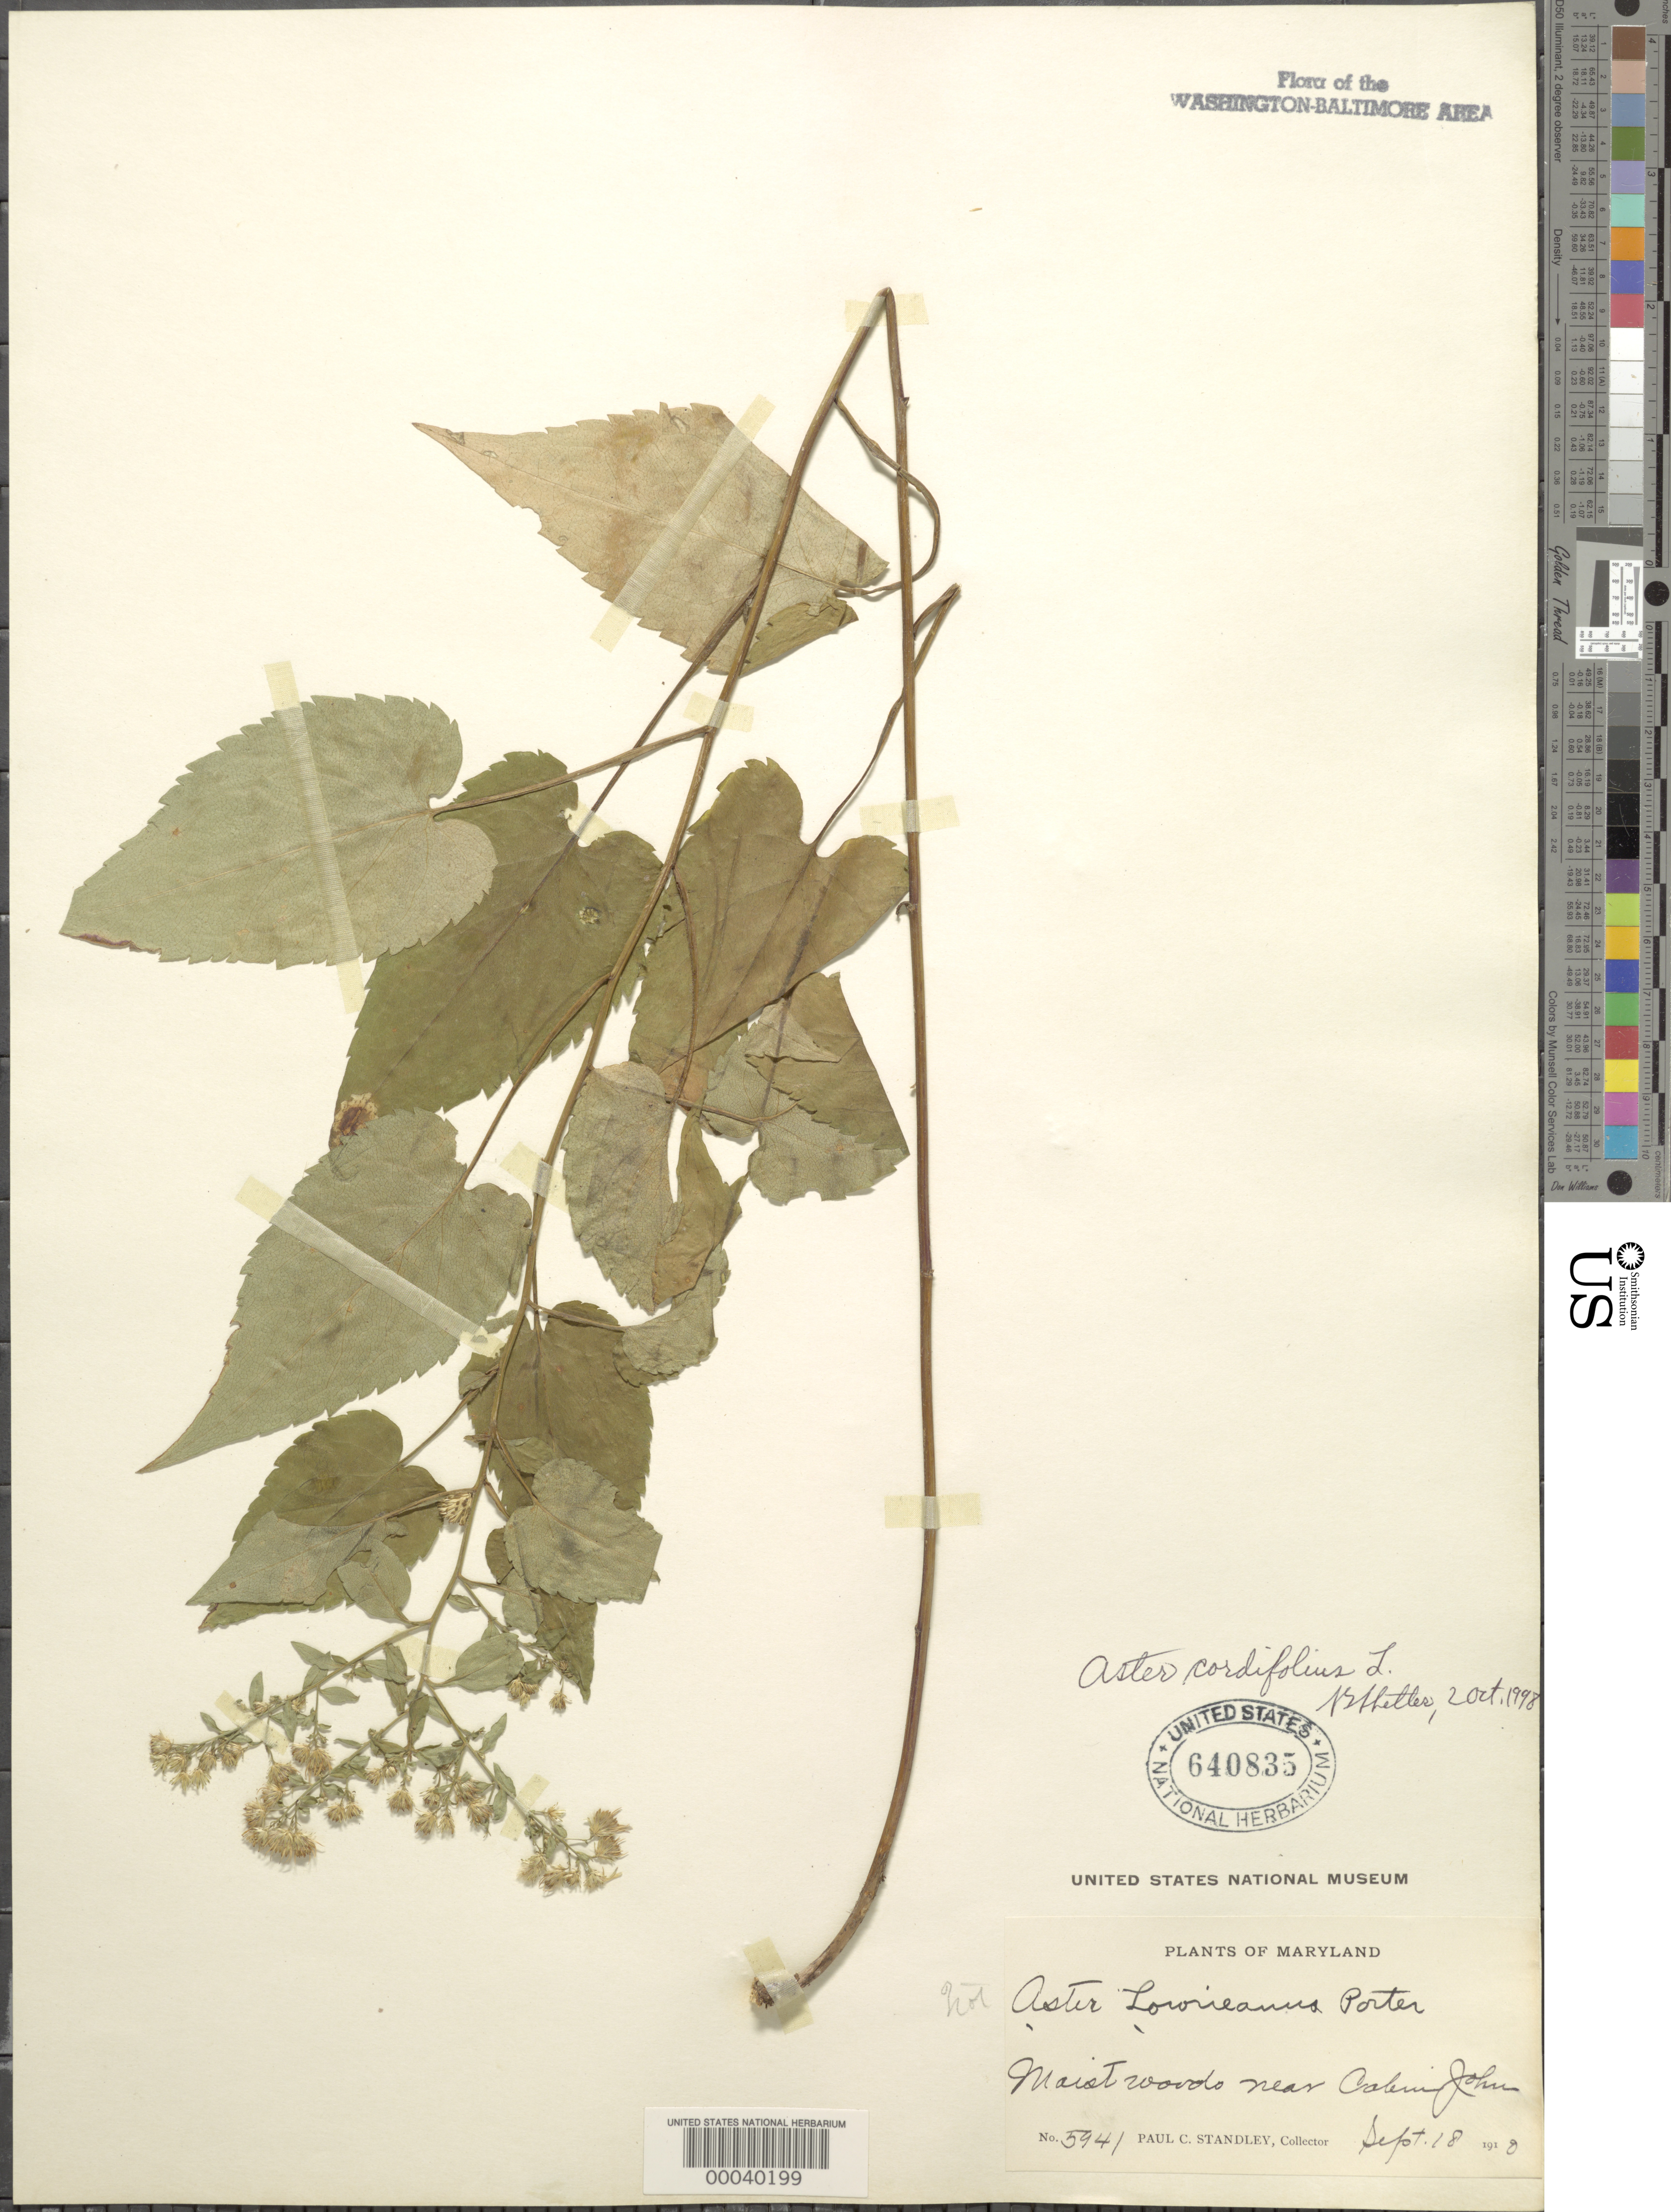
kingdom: Plantae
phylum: Tracheophyta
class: Magnoliopsida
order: Asterales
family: Asteraceae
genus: Symphyotrichum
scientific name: Symphyotrichum cordifolium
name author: (L.) G.L. Nesom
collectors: P. C. Standley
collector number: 5941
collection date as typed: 18 Sep 1910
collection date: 1910-09-18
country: United States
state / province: Maryland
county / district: Montgomery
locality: Cabin John vicinity C. & O. Canal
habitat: Moist woods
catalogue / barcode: US 640835